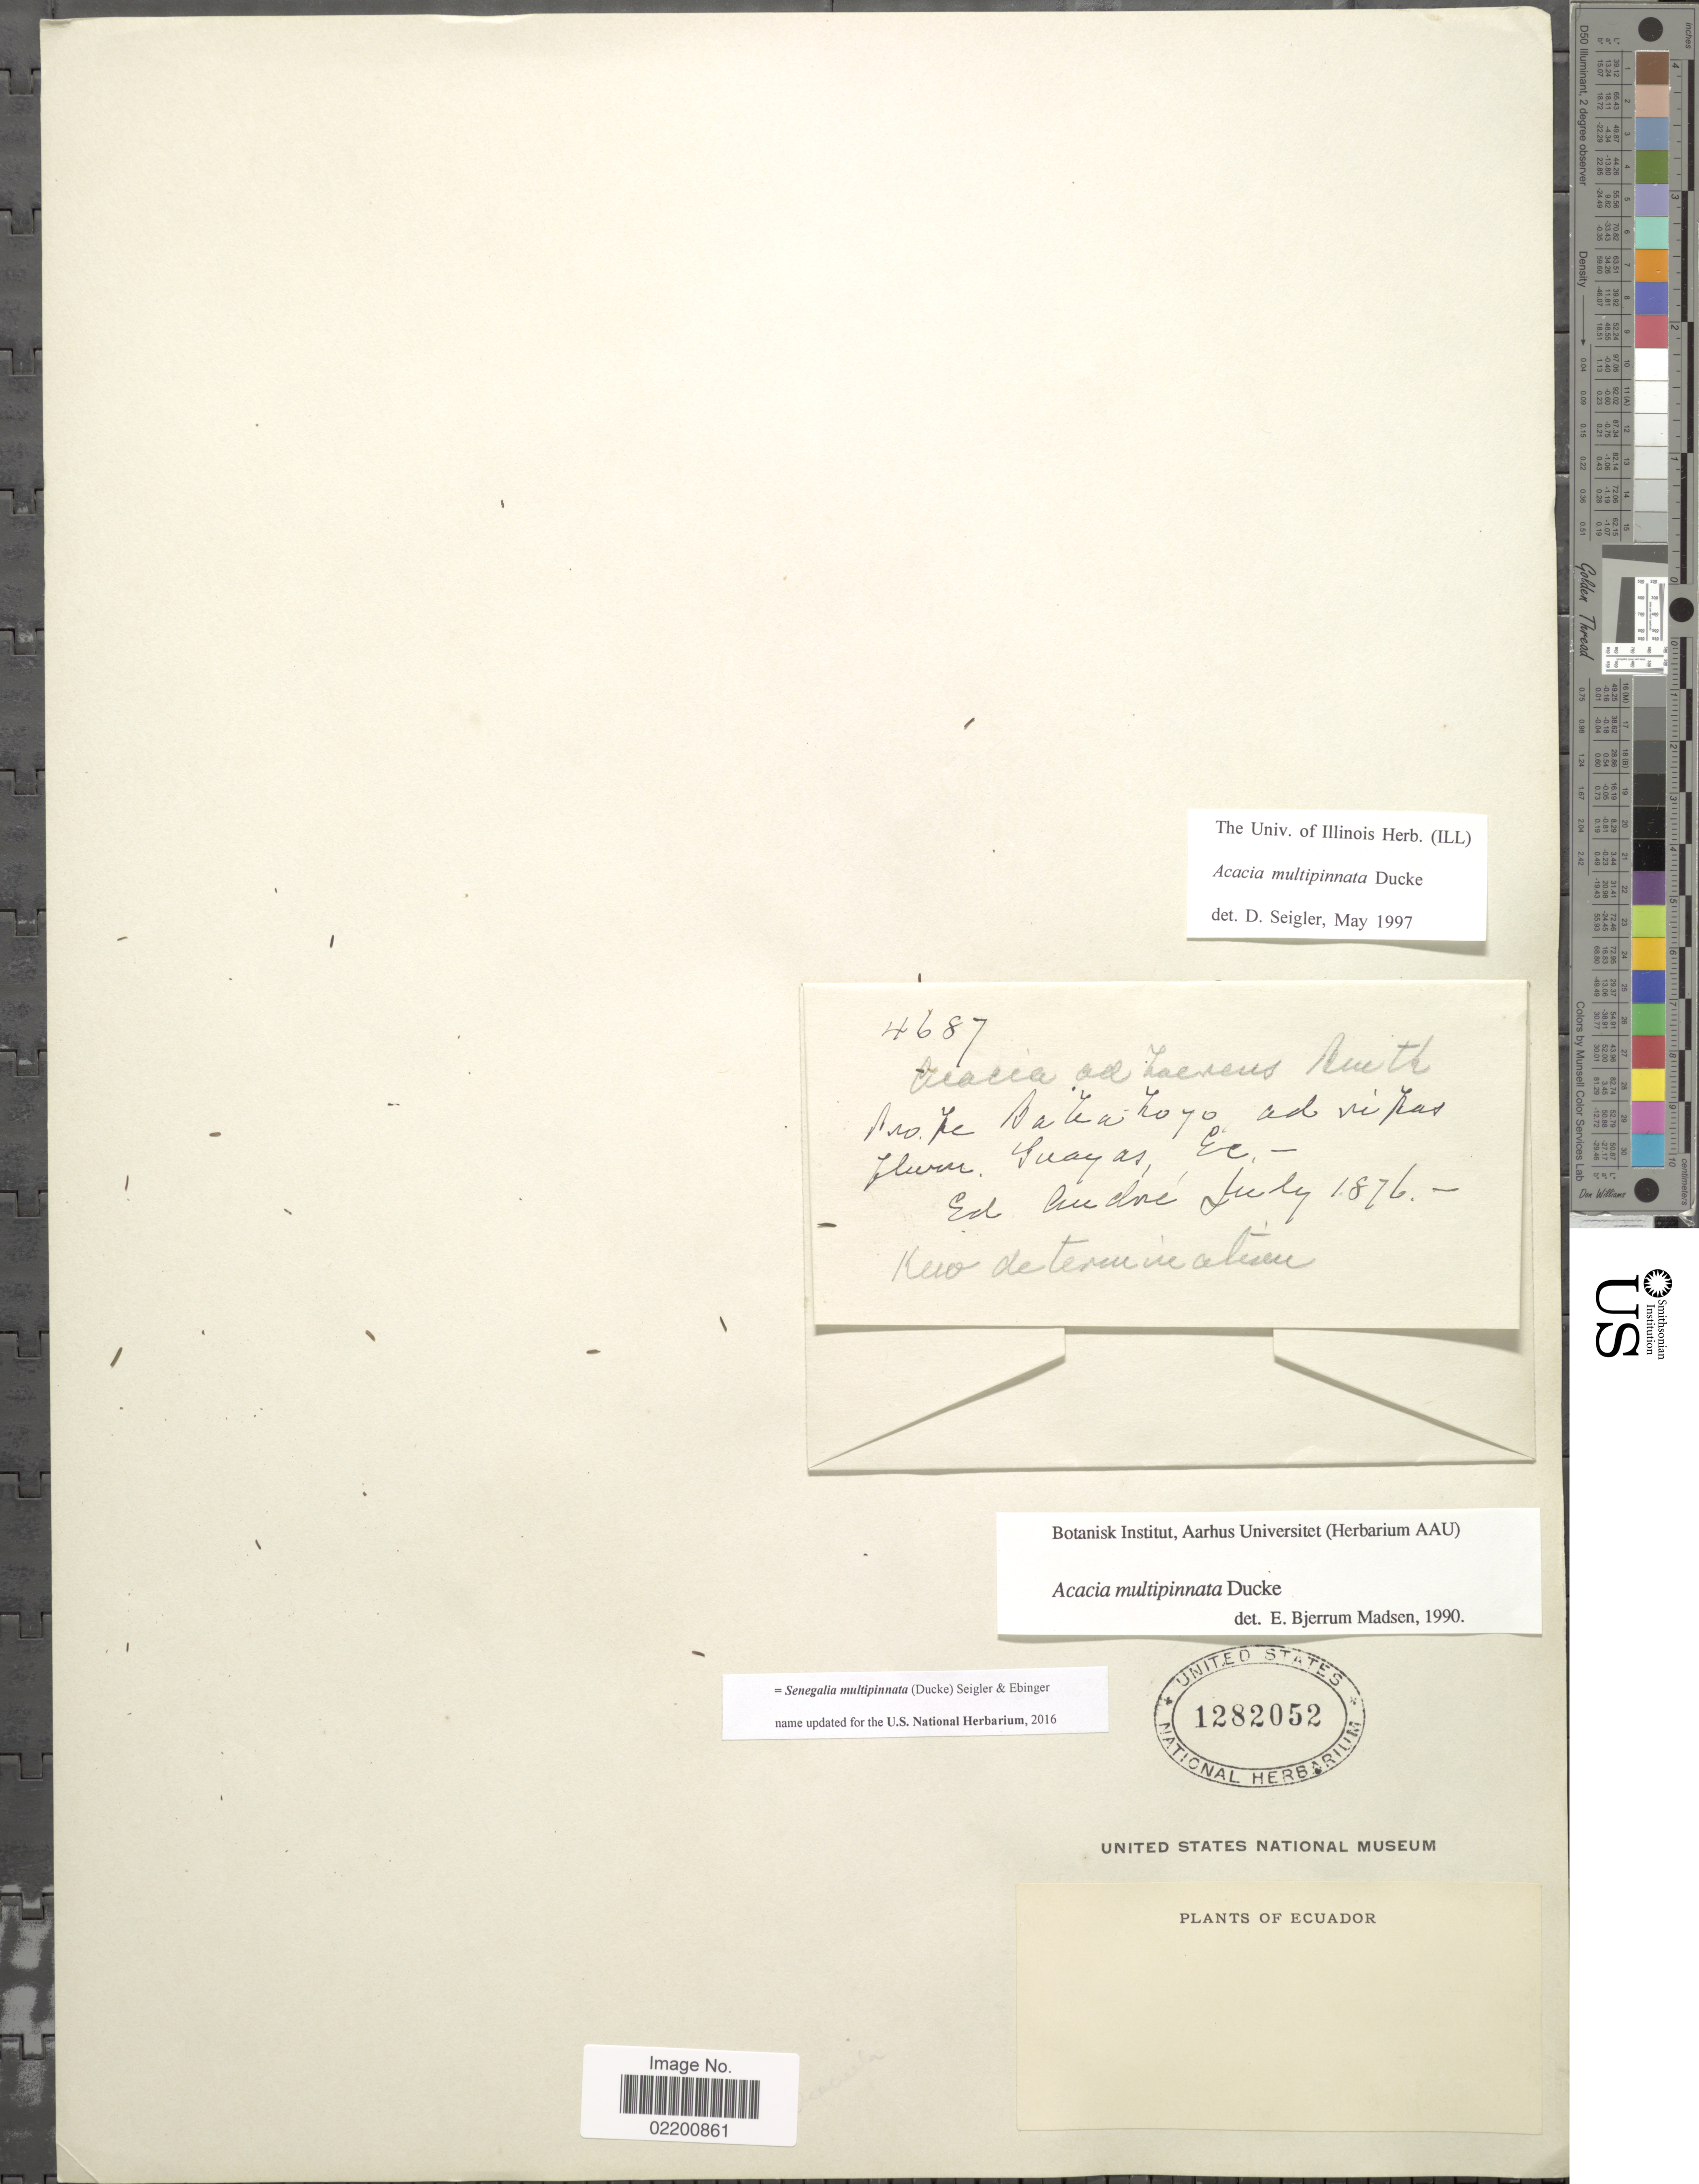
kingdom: Plantae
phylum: Tracheophyta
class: Magnoliopsida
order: Fabales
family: Fabaceae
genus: Senegalia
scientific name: Senegalia multipinnata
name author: (Ducke) Seigler & Ebinger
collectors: E. Andre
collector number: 4687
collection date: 1876-07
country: Ecuador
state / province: Guayas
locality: Prope Baka-Zoyo ced vi pas fluvar. Guayas, Ec. [interpreted]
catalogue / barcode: US 1282052